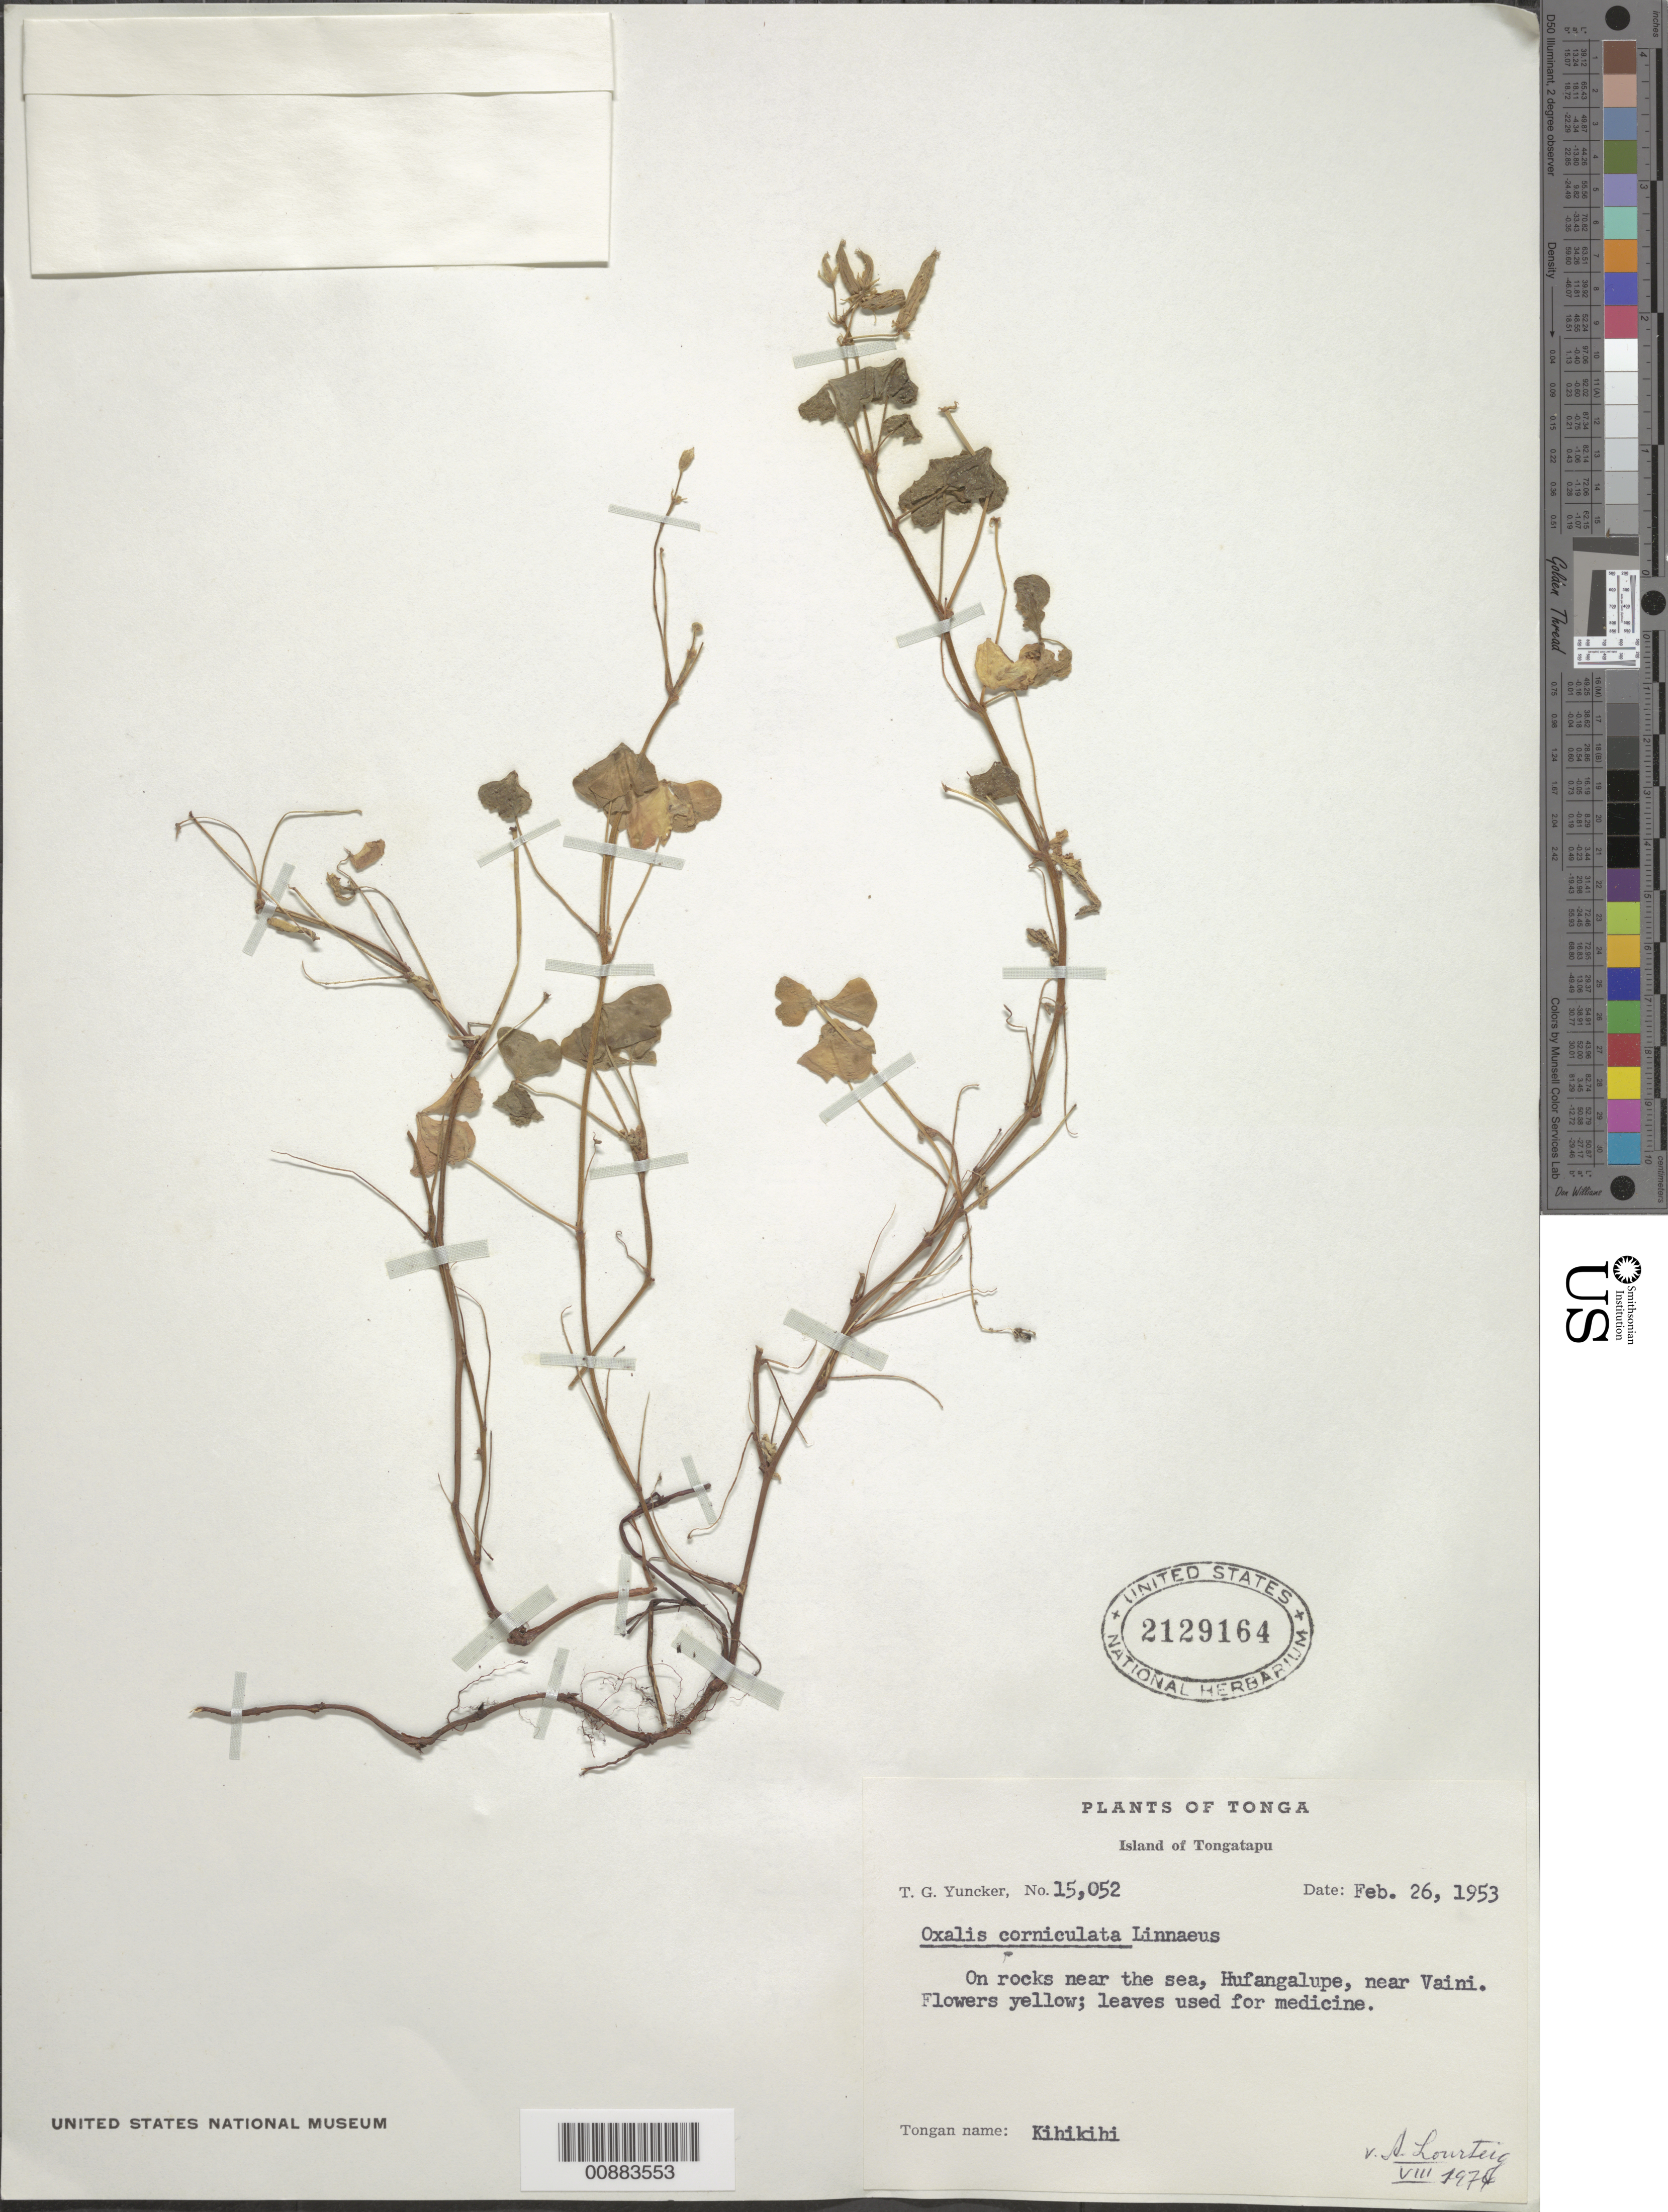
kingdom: Plantae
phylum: Tracheophyta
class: Magnoliopsida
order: Oxalidales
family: Oxalidaceae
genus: Oxalis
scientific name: Oxalis corniculata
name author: L.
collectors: T. G. Yuncker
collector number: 15052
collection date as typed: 26 Feb 1953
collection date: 1953-02-26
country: Tonga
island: Tongatapu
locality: below Vaini Village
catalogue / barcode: US 2129164